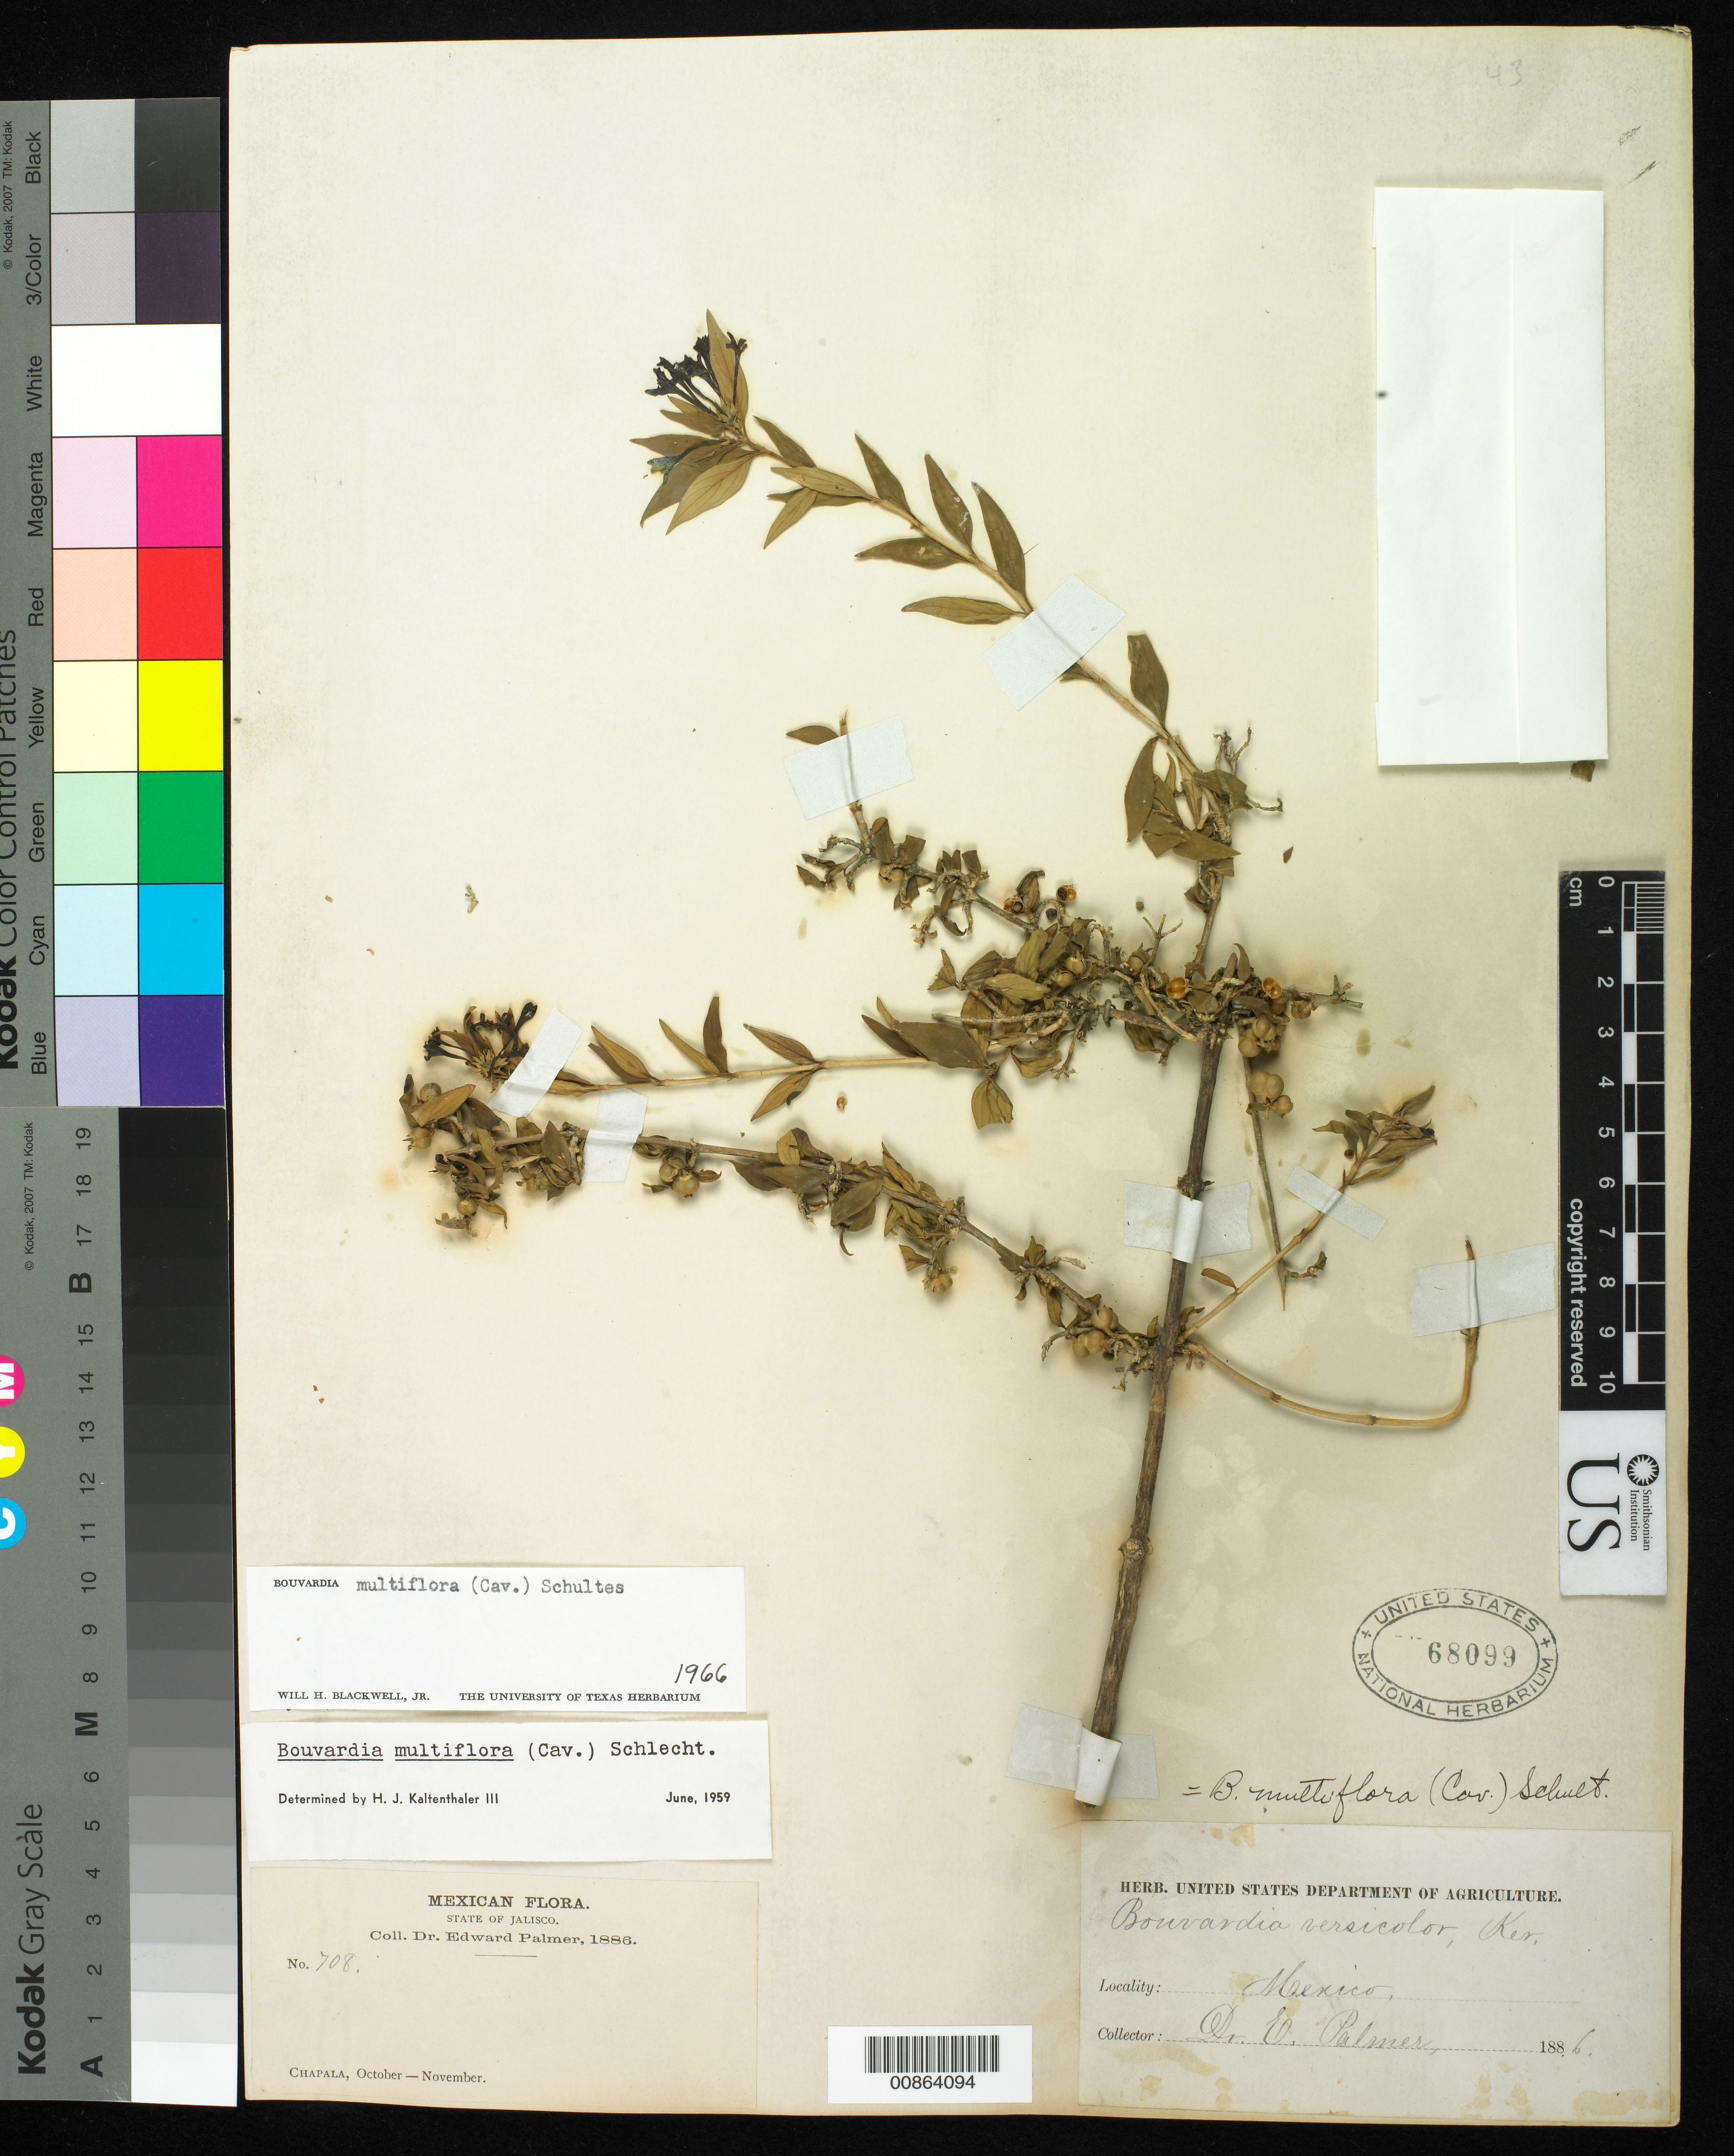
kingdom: Plantae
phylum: Tracheophyta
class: Magnoliopsida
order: Gentianales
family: Rubiaceae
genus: Bouvardia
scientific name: Bouvardia multiflora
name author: (Cav.) Schult.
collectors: E. Palmer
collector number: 708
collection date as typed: Oct 1886 to -- Nov 1886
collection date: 1886-10/1886-11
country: Mexico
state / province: Jalisco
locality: Tequila, Jalisco.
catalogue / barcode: US 68099